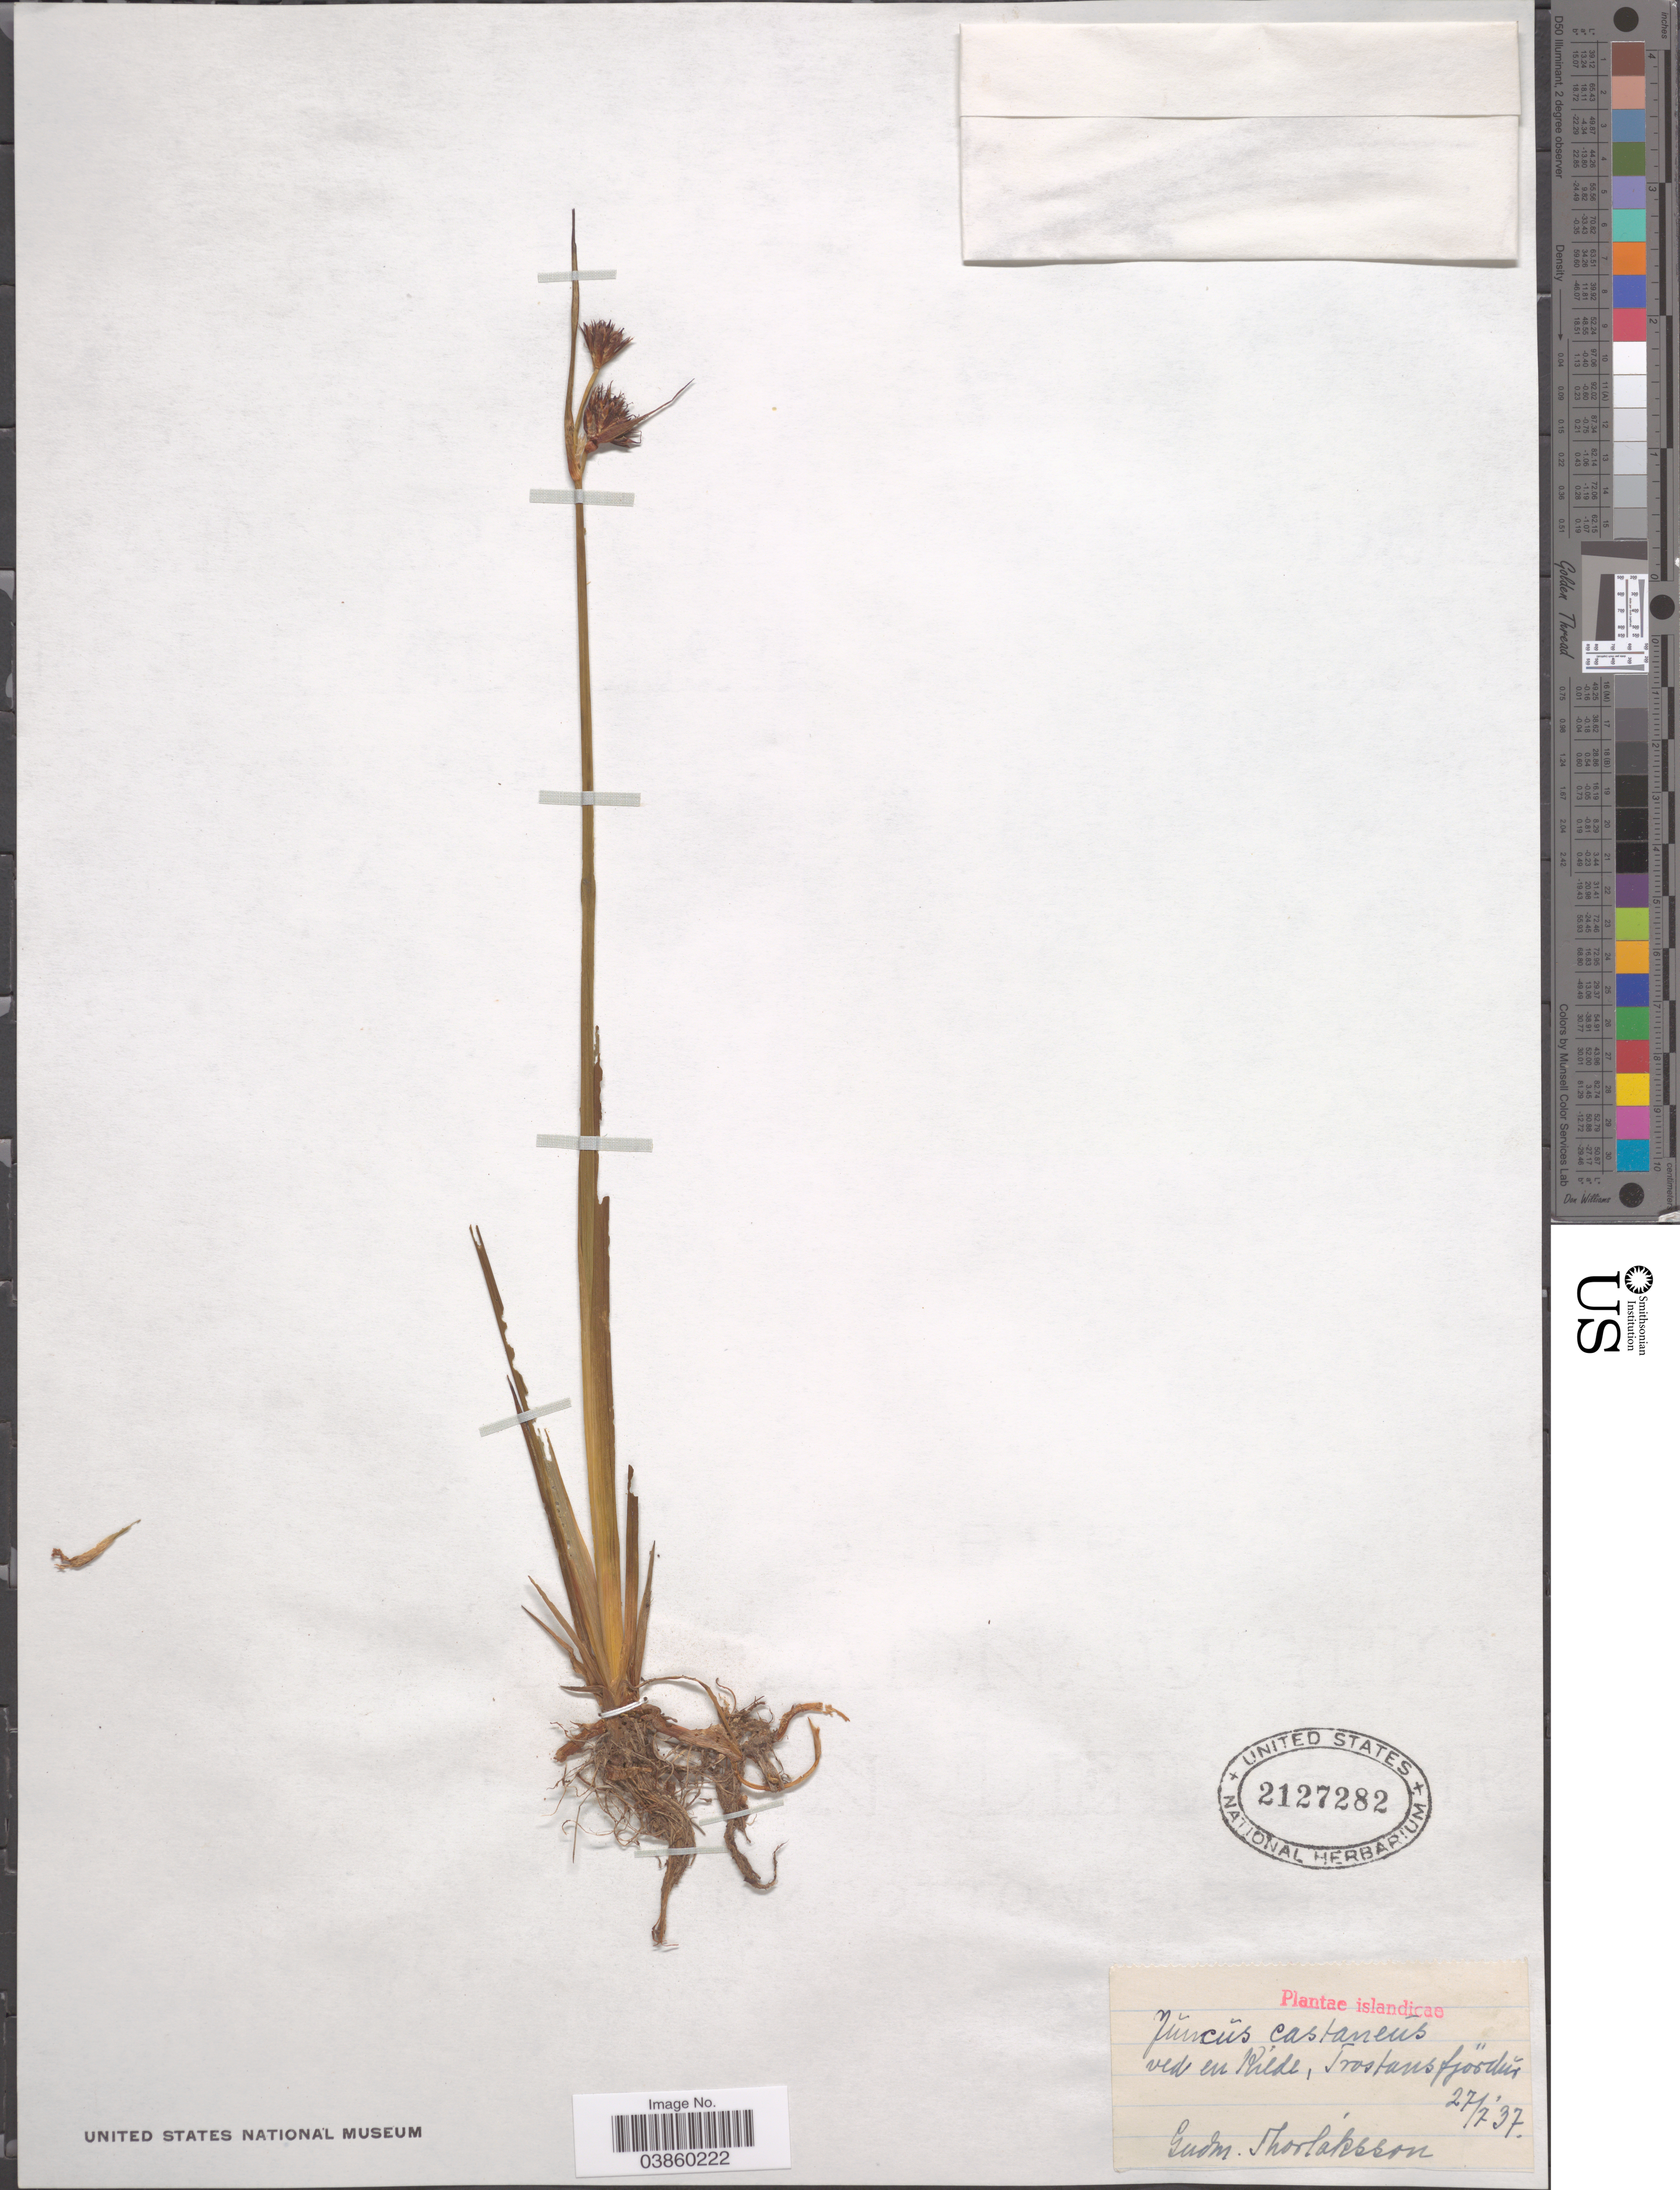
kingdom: Plantae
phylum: Tracheophyta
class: Liliopsida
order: Poales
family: Juncaceae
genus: Juncus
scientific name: Juncus castaneus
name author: Sm.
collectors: G. Thorlaksson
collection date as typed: Transcribed d/m/y: 27/7/37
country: Iceland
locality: Islandicae. Ved en Kilde, Trostansfjördün.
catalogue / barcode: US 2127282